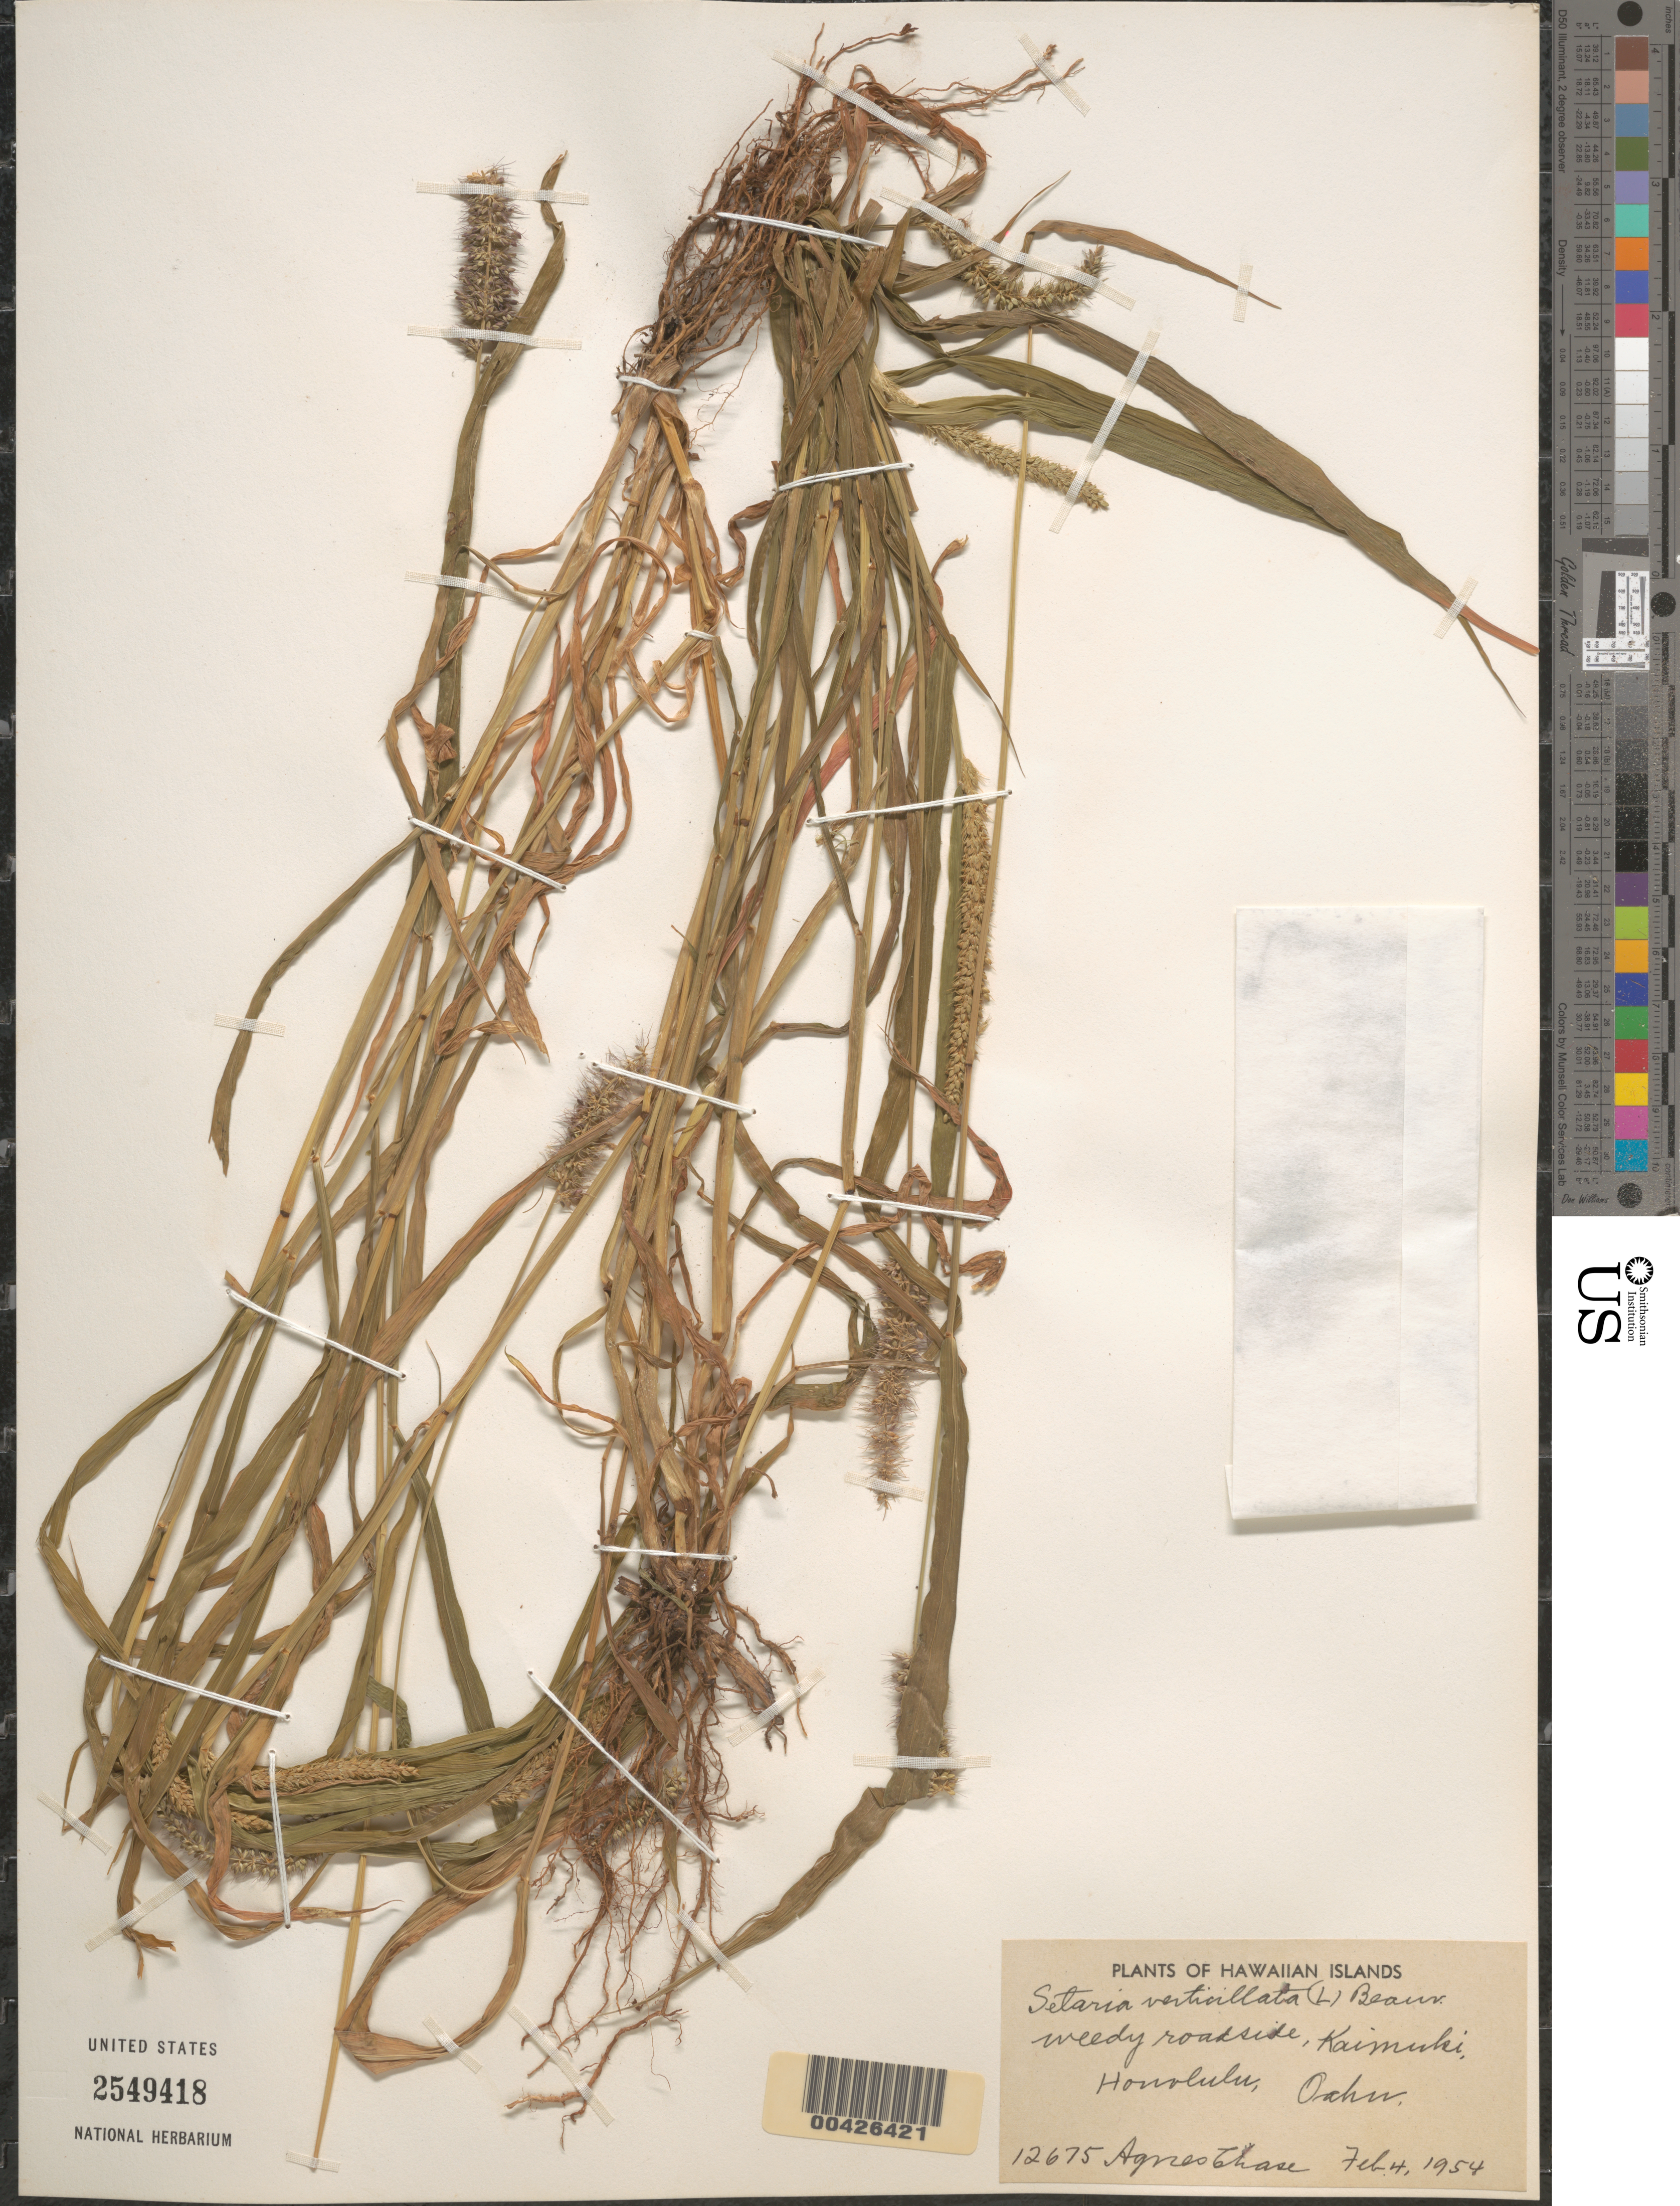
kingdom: Plantae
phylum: Tracheophyta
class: Liliopsida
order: Poales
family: Poaceae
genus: Setaria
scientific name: Setaria adhaerens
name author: (Forssk.) Chiov.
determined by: Wagner, W. L., (BOT), Smithsonian Institution - National Museum of Natural History (UNITED STATES)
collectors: A. Chase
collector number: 12675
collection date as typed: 4 Feb 1954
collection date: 1954-02-04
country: United States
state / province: Hawaii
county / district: Honolulu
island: Oahu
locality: Honolulu, Kaimuki, Oahu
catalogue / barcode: US 2549418